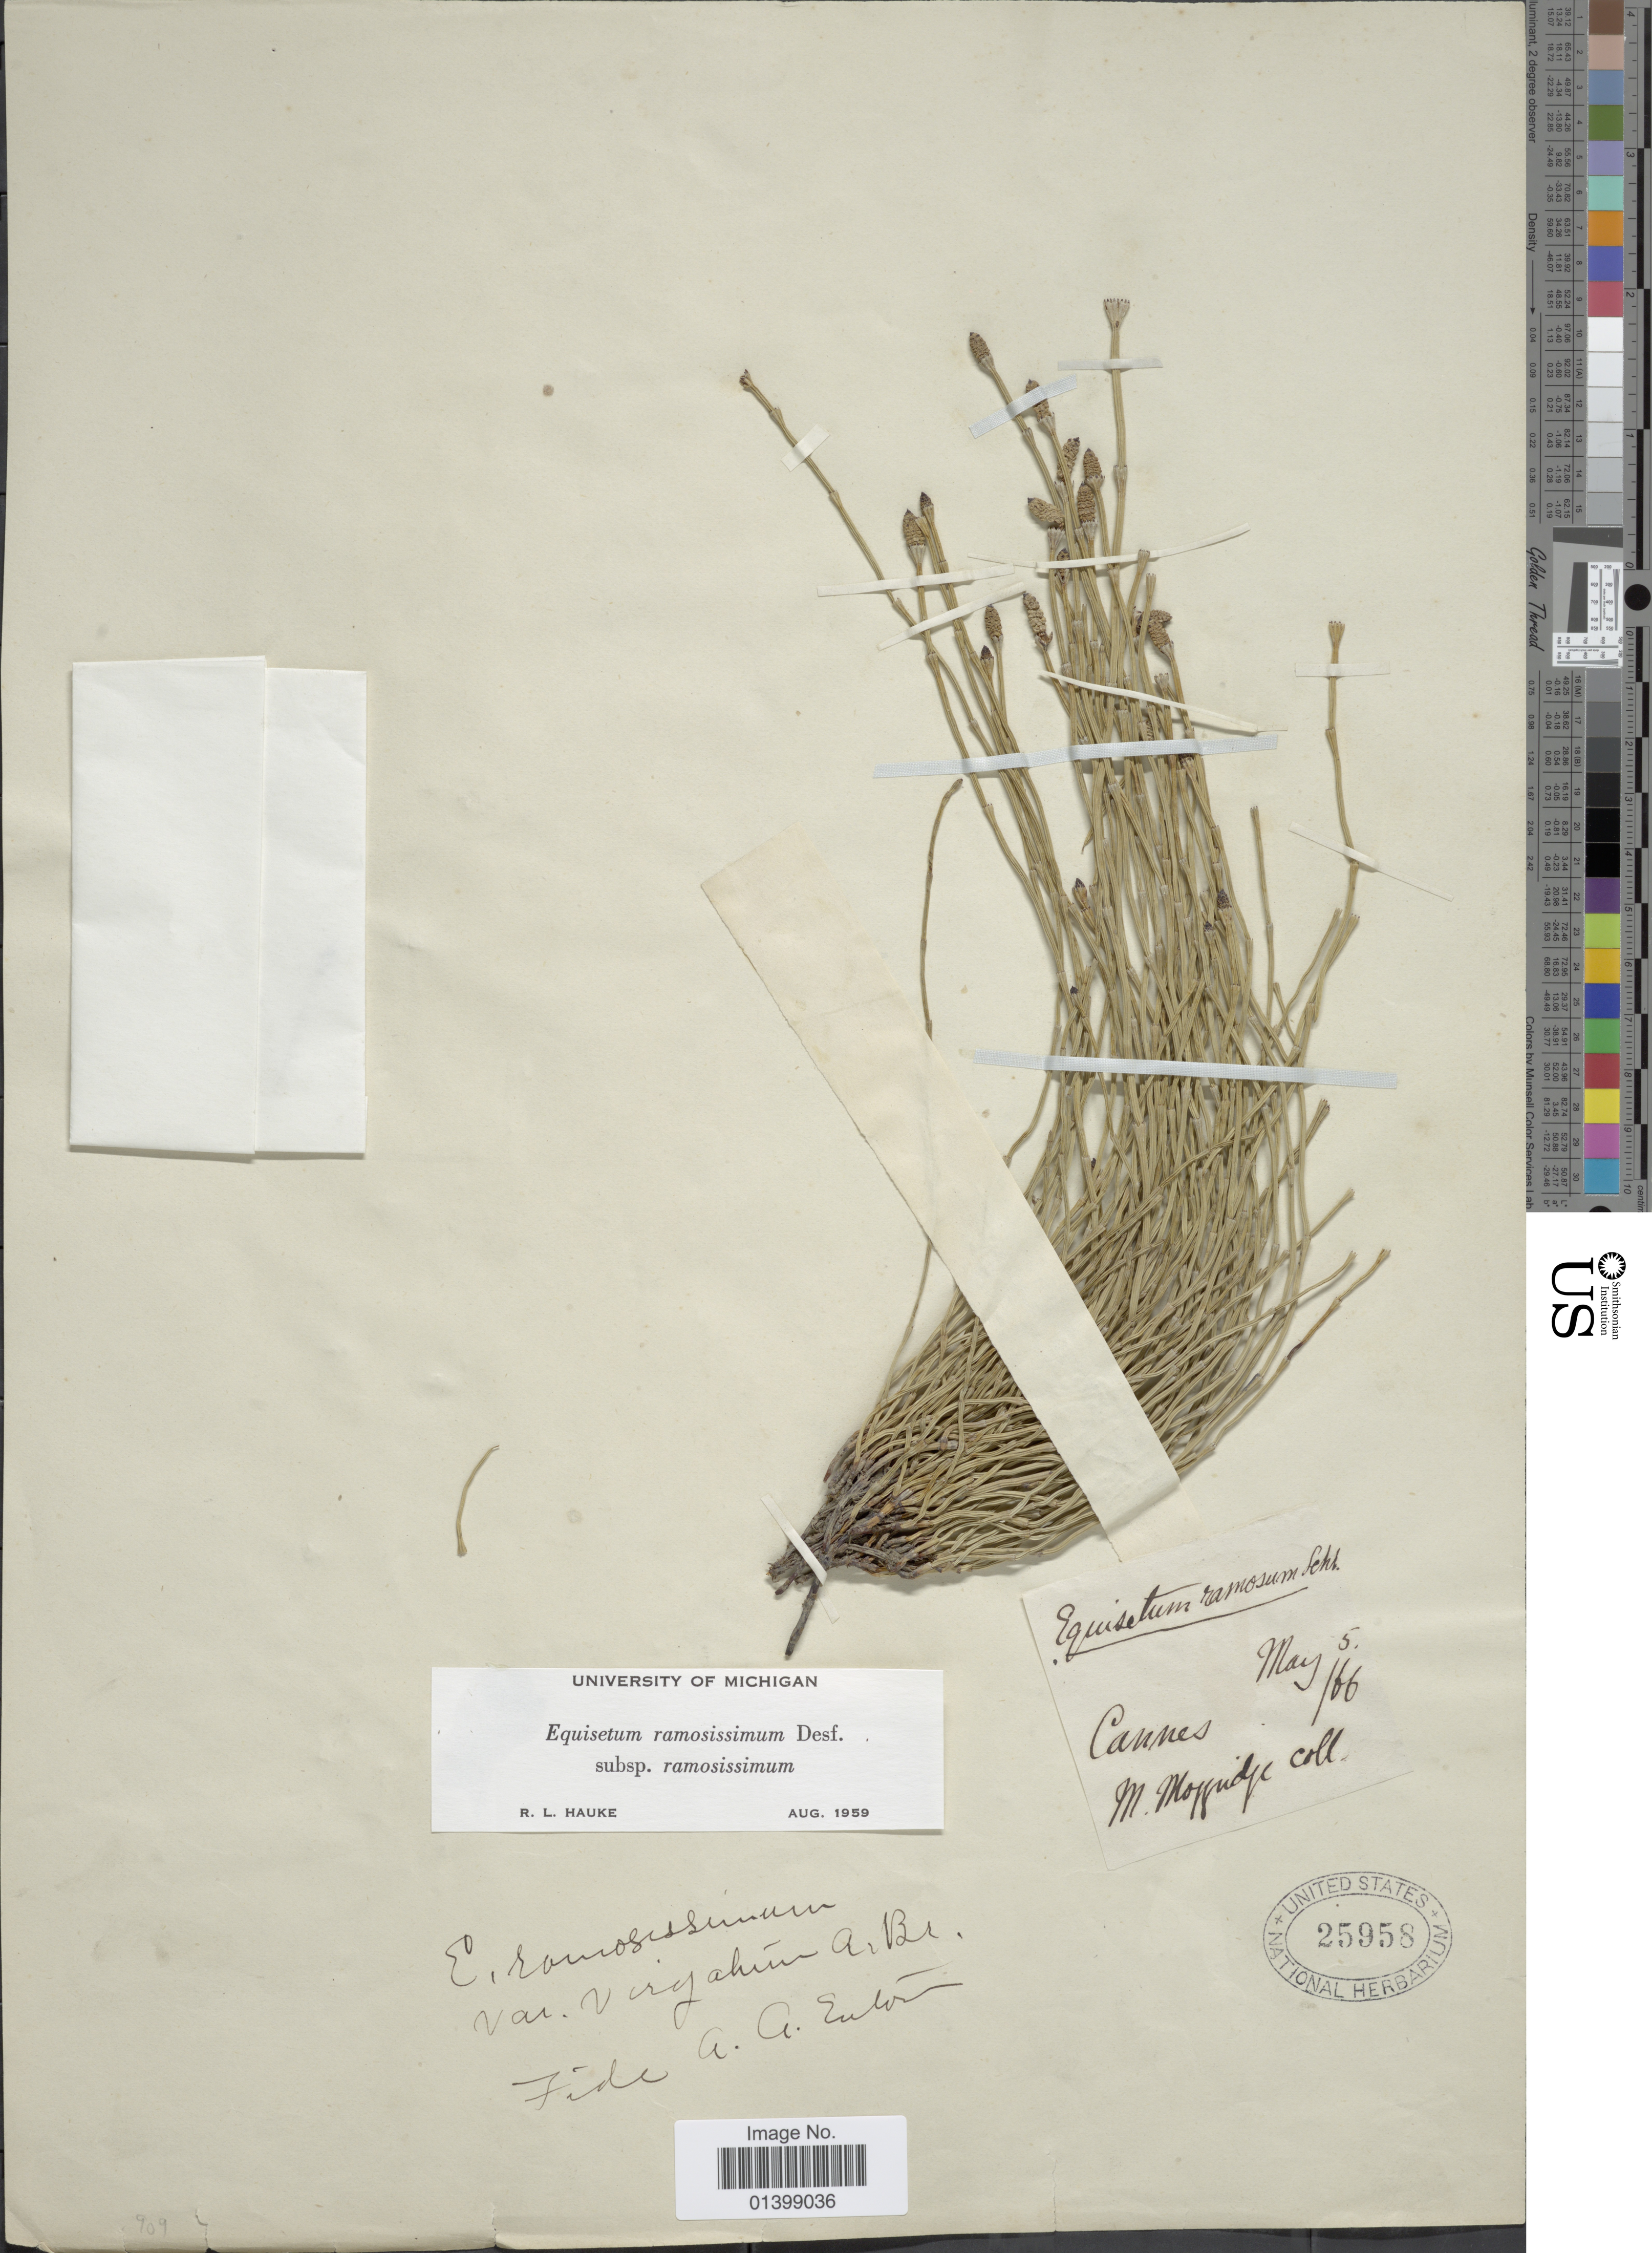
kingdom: Plantae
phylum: Tracheophyta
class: Polypodiopsida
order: Equisetales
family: Equisetaceae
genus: Equisetum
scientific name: Equisetum ramosissimum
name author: Desf.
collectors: M. Moggridge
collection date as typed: Transcribed d/m/y: 5/5/66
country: France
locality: Cannes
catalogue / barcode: US 25958